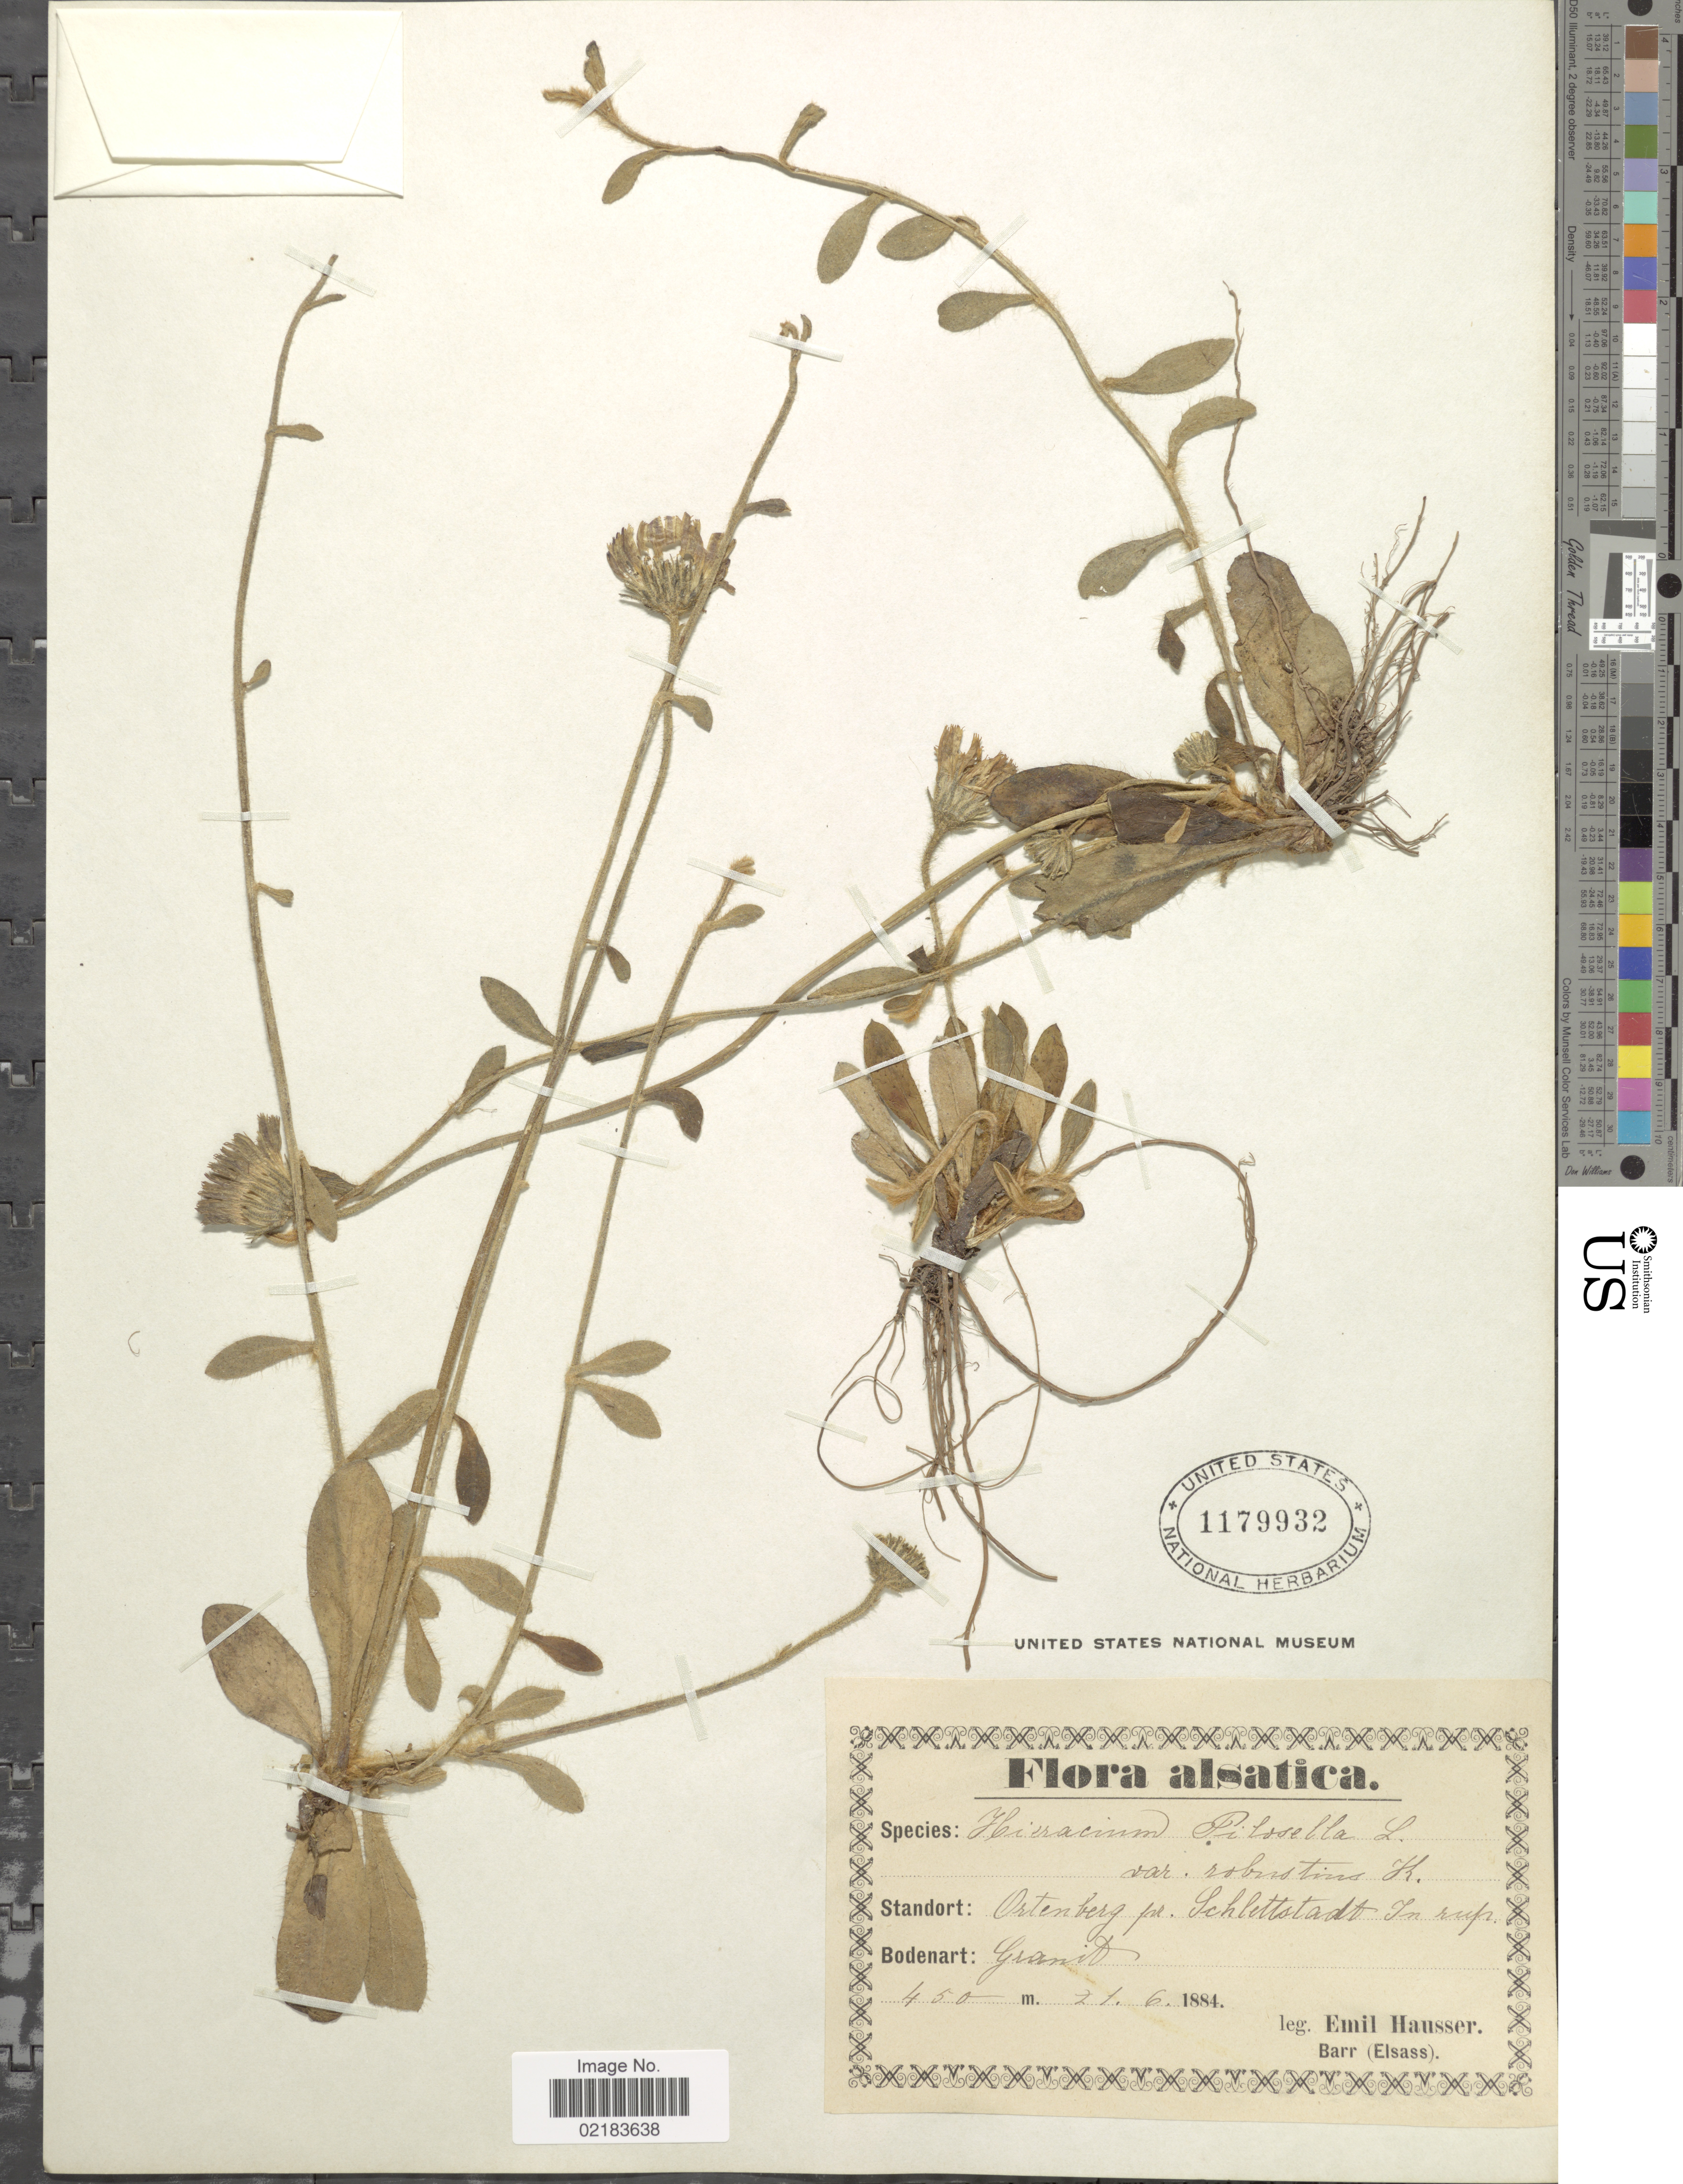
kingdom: Plantae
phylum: Tracheophyta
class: Magnoliopsida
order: Asterales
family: Asteraceae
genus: Pilosella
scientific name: Pilosella officinarum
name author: Vaill.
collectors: E. Hausser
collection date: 1884-06-21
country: Germany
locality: Alsatica. Ortenberg pr. Schlettstadt. In rup.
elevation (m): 450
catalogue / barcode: US 1179932